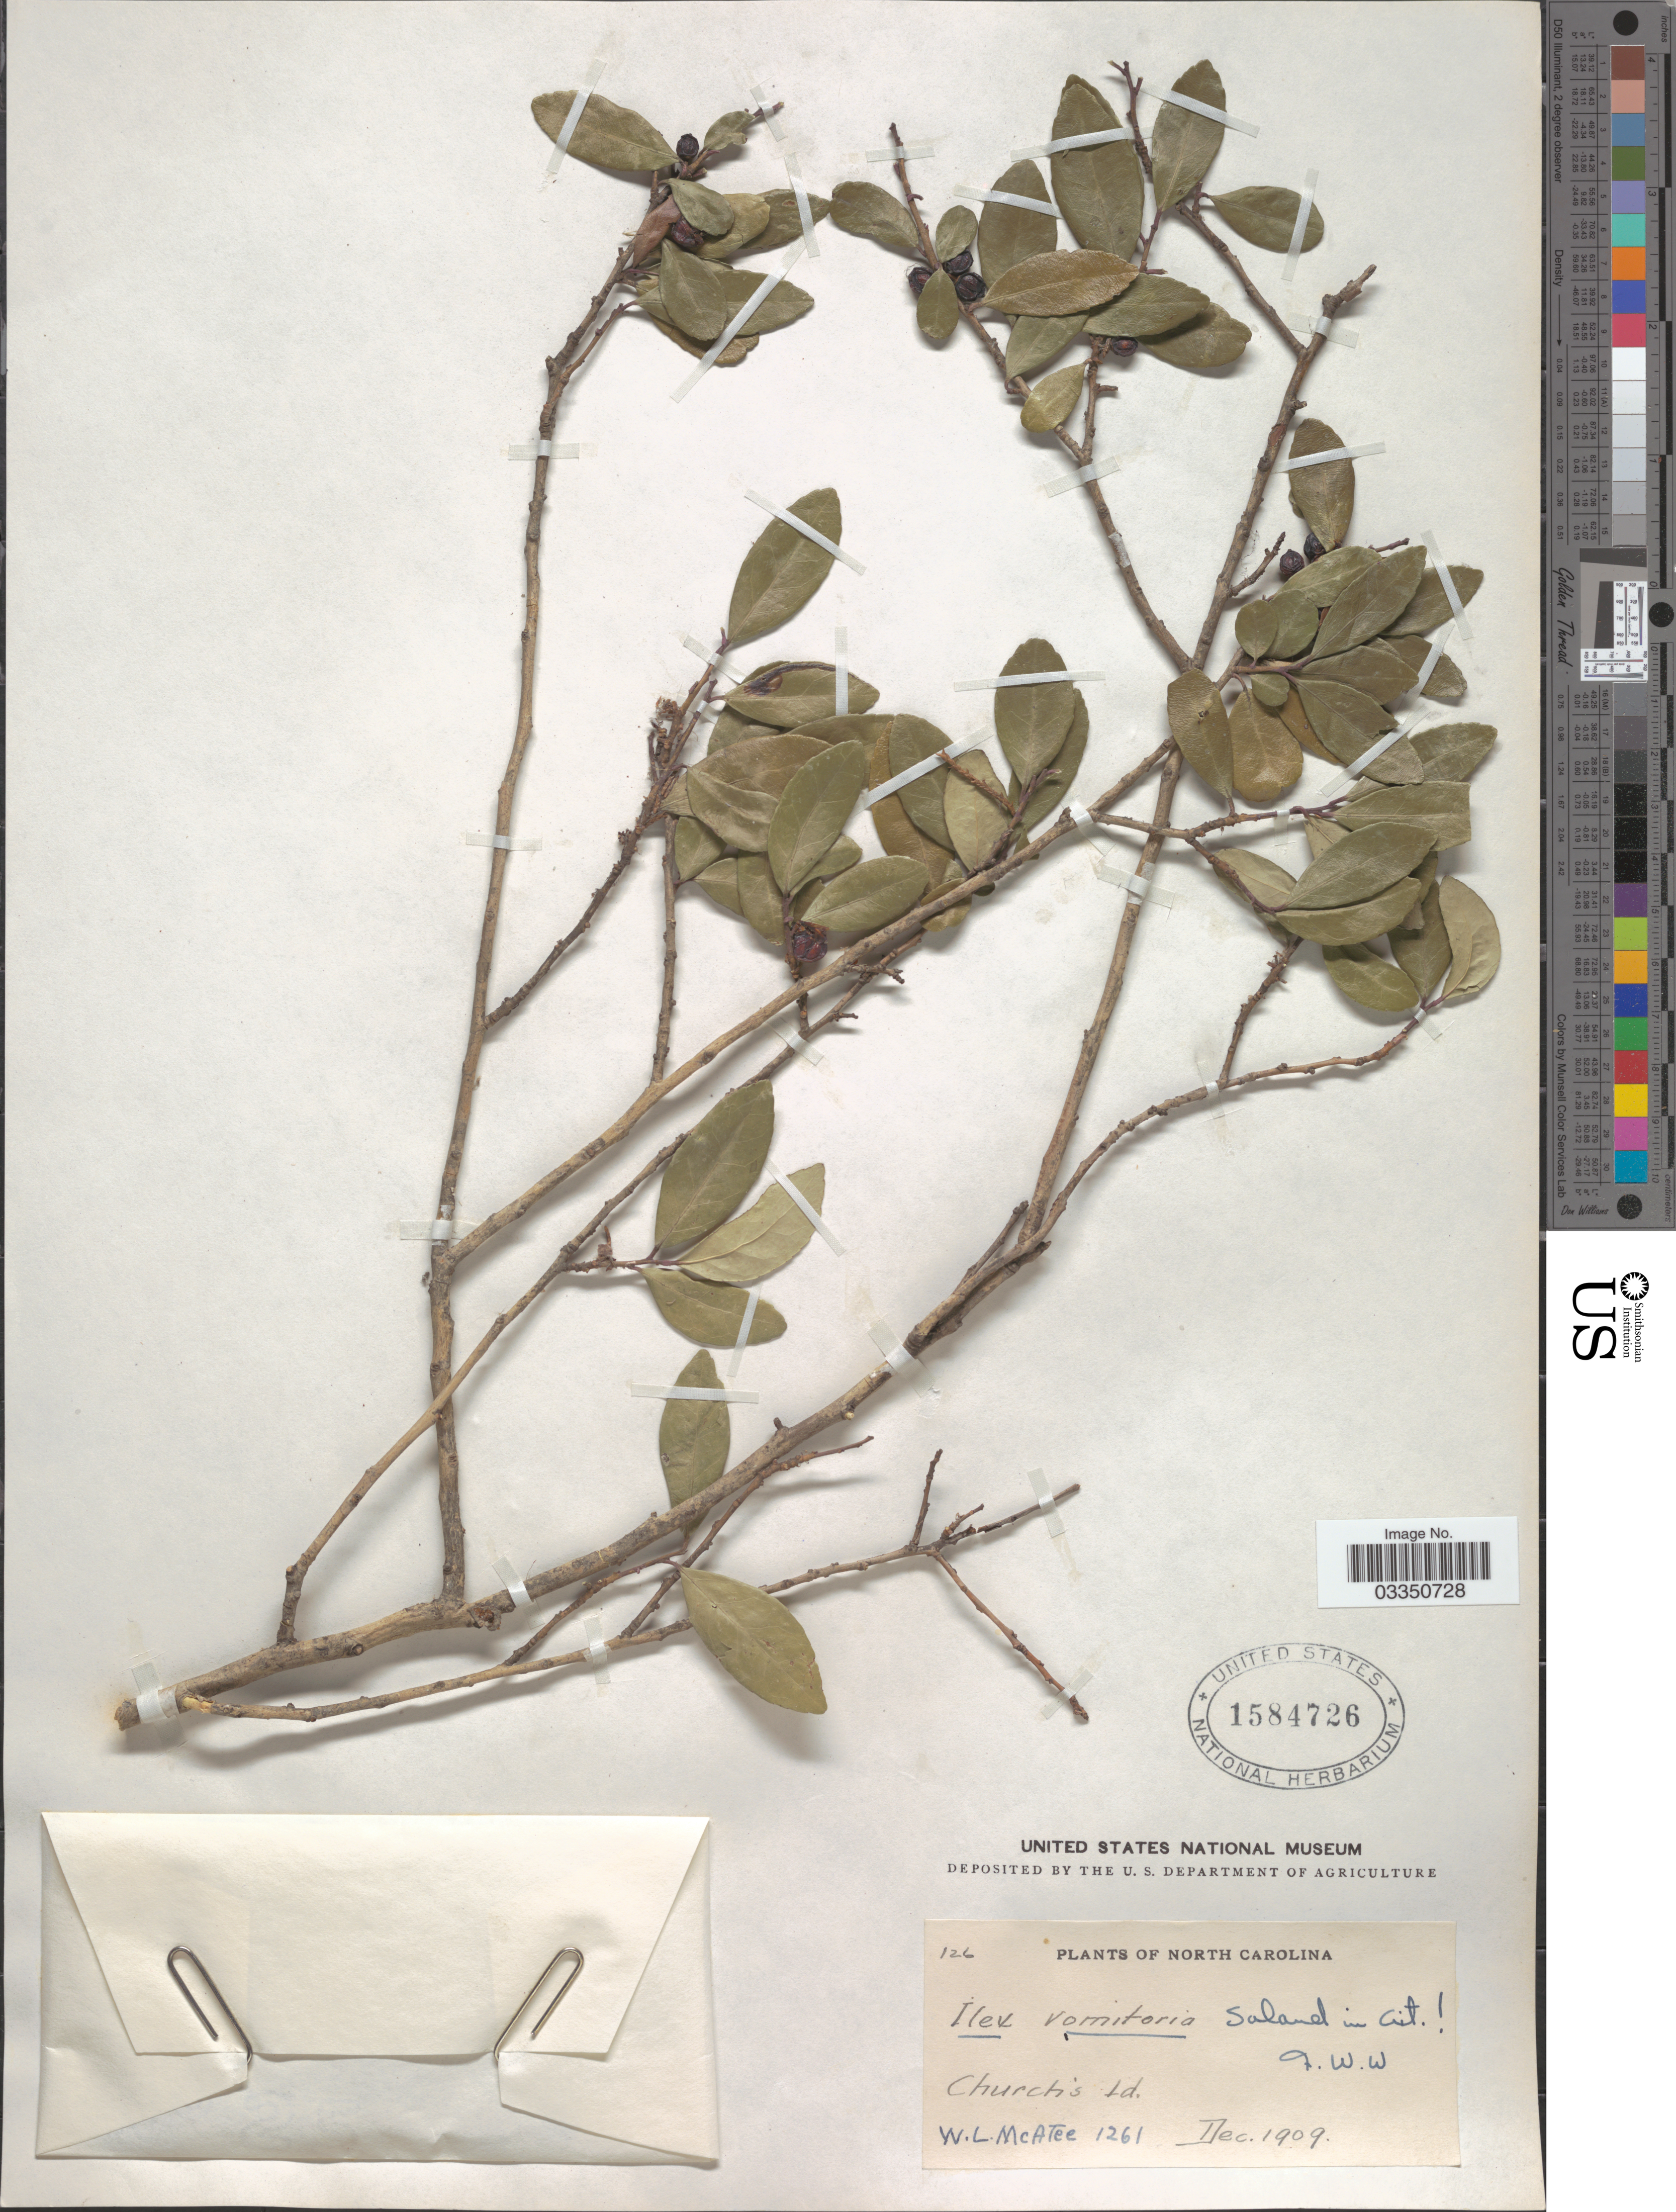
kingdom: Plantae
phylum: Tracheophyta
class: Magnoliopsida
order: Aquifoliales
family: Aquifoliaceae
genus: Ilex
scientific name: Ilex vomitoria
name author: Aiton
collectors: W. McAtee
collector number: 1261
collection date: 1909-12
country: United States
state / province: North Carolina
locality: Church's Id.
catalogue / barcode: US 1584726